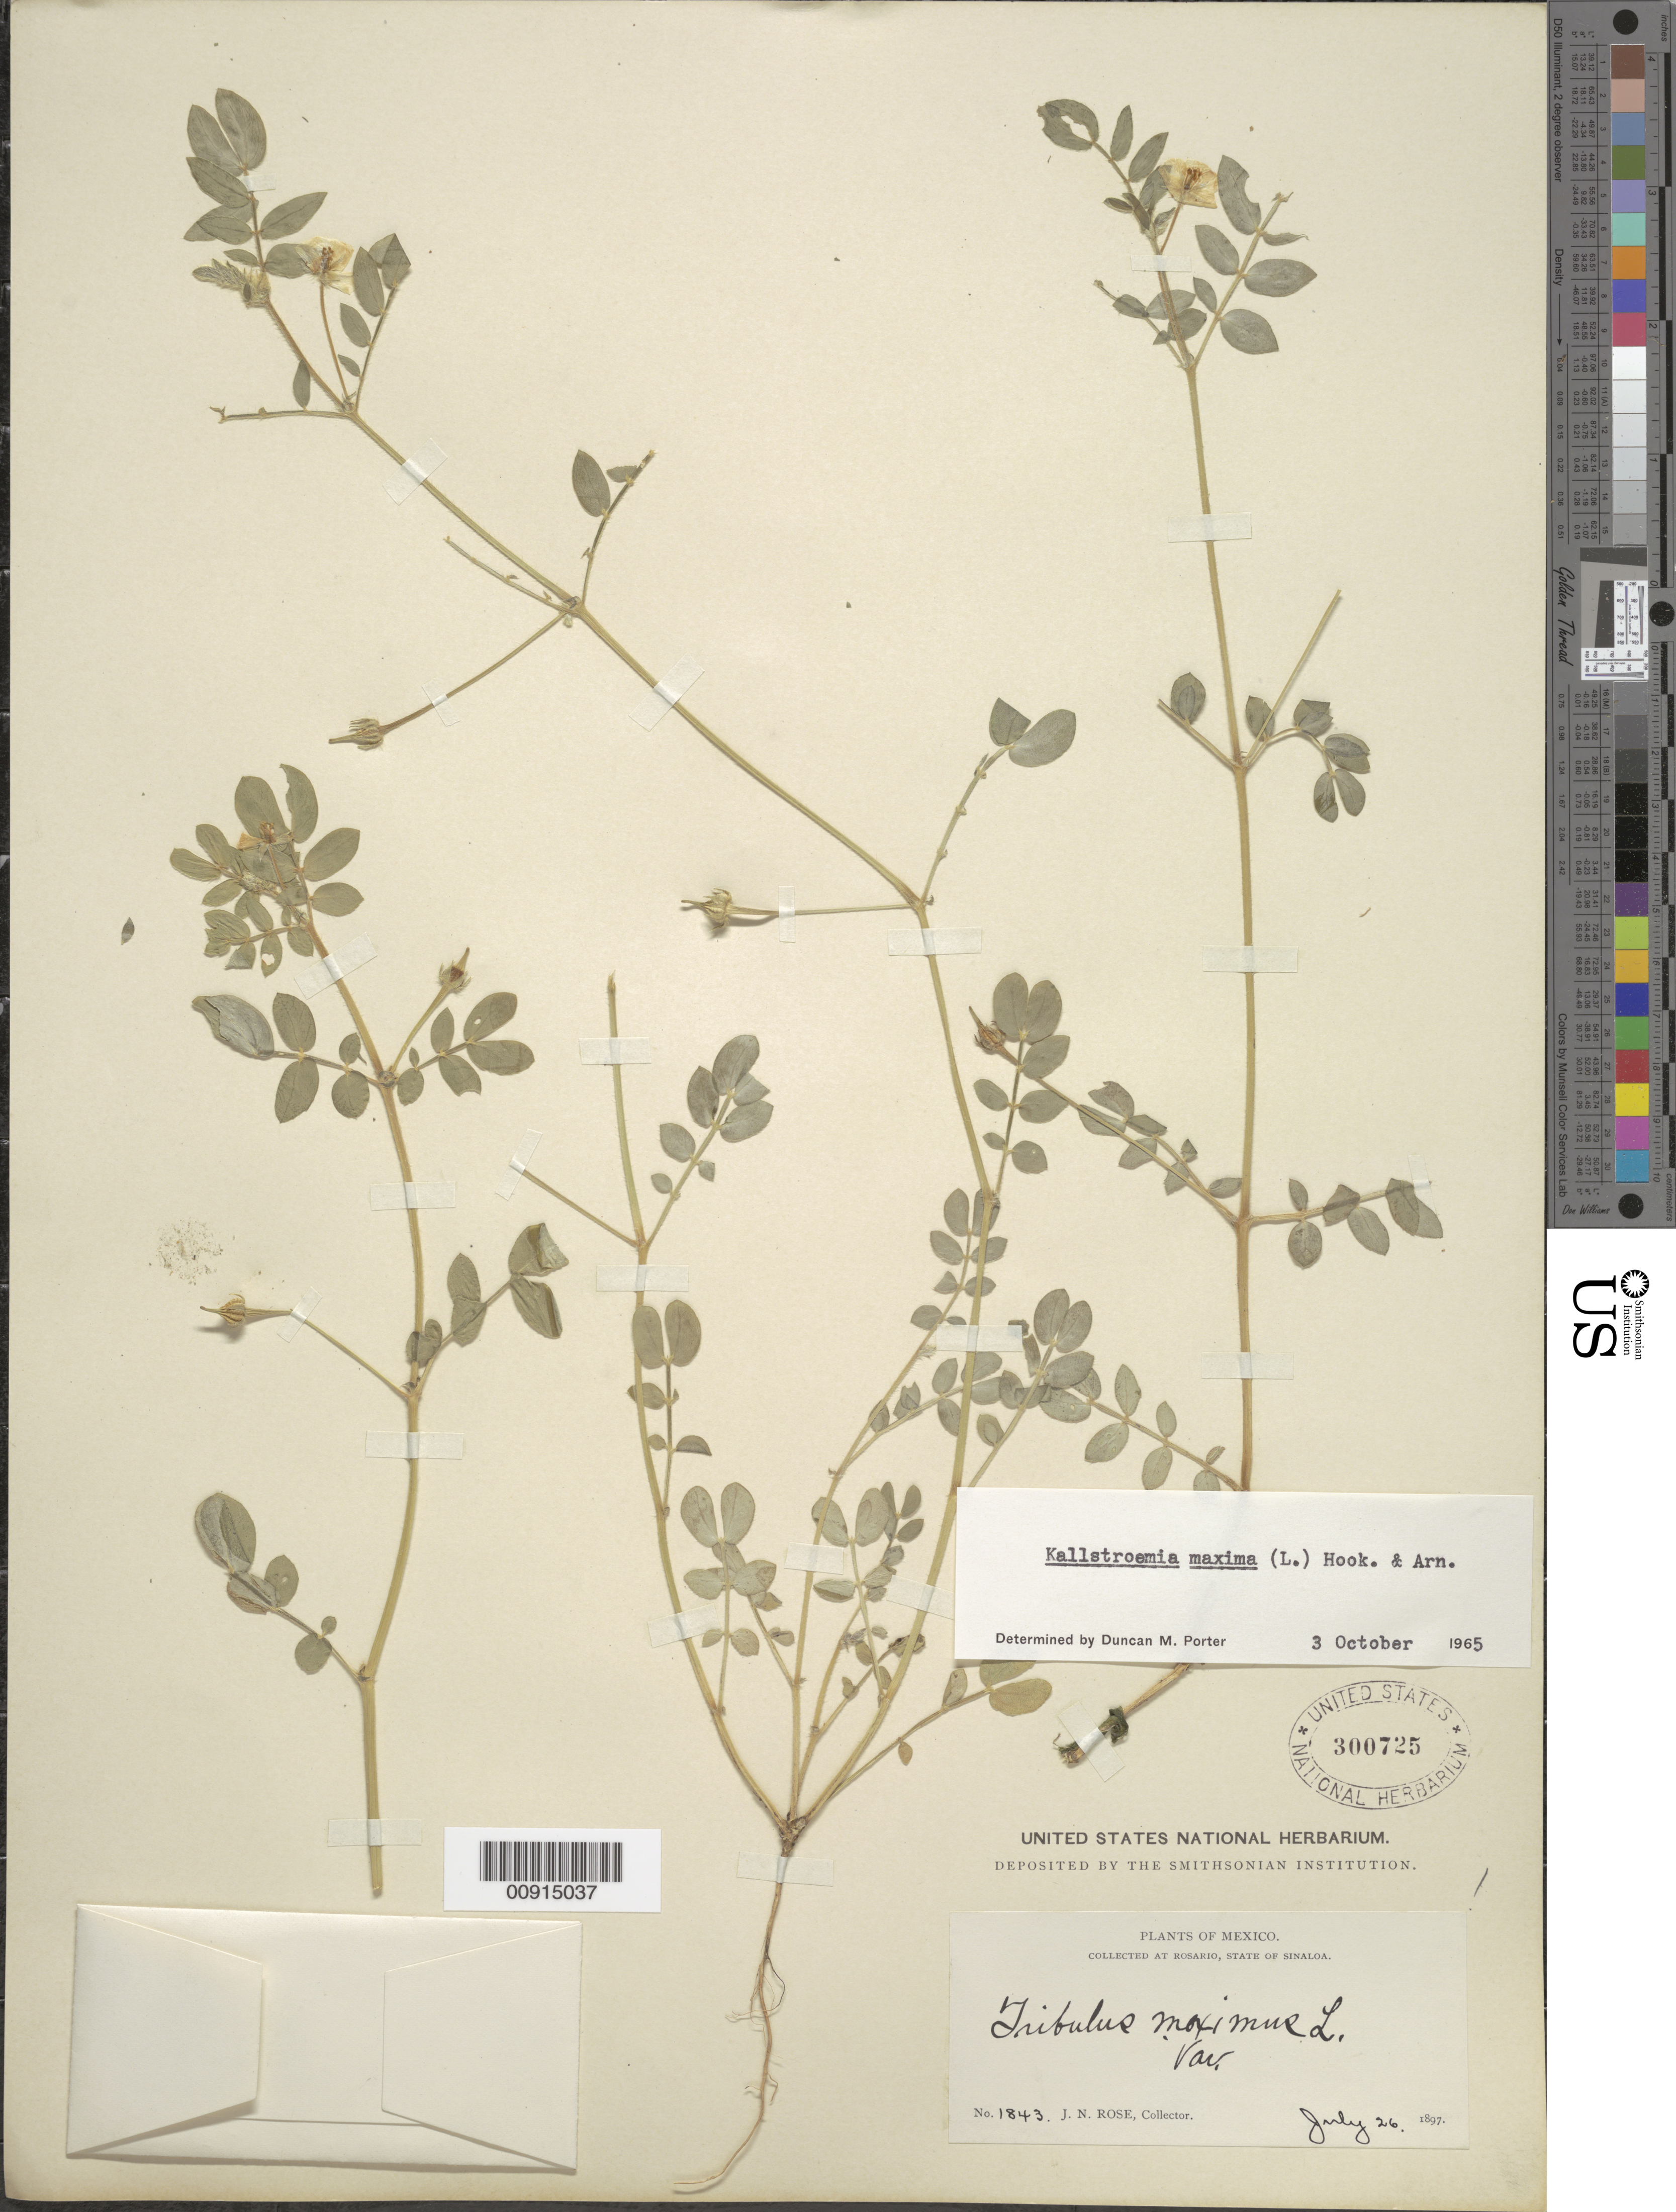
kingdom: Plantae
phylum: Tracheophyta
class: Magnoliopsida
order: Zygophyllales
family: Zygophyllaceae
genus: Kallstroemia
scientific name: Kallstroemia maxima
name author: (L.) Hook. & Arn.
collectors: J. N. Rose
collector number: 1843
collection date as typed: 26 Jul 1897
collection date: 1897-07-26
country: Mexico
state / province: Sinaloa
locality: Rosario, State of Sinaloa.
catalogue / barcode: US 300725